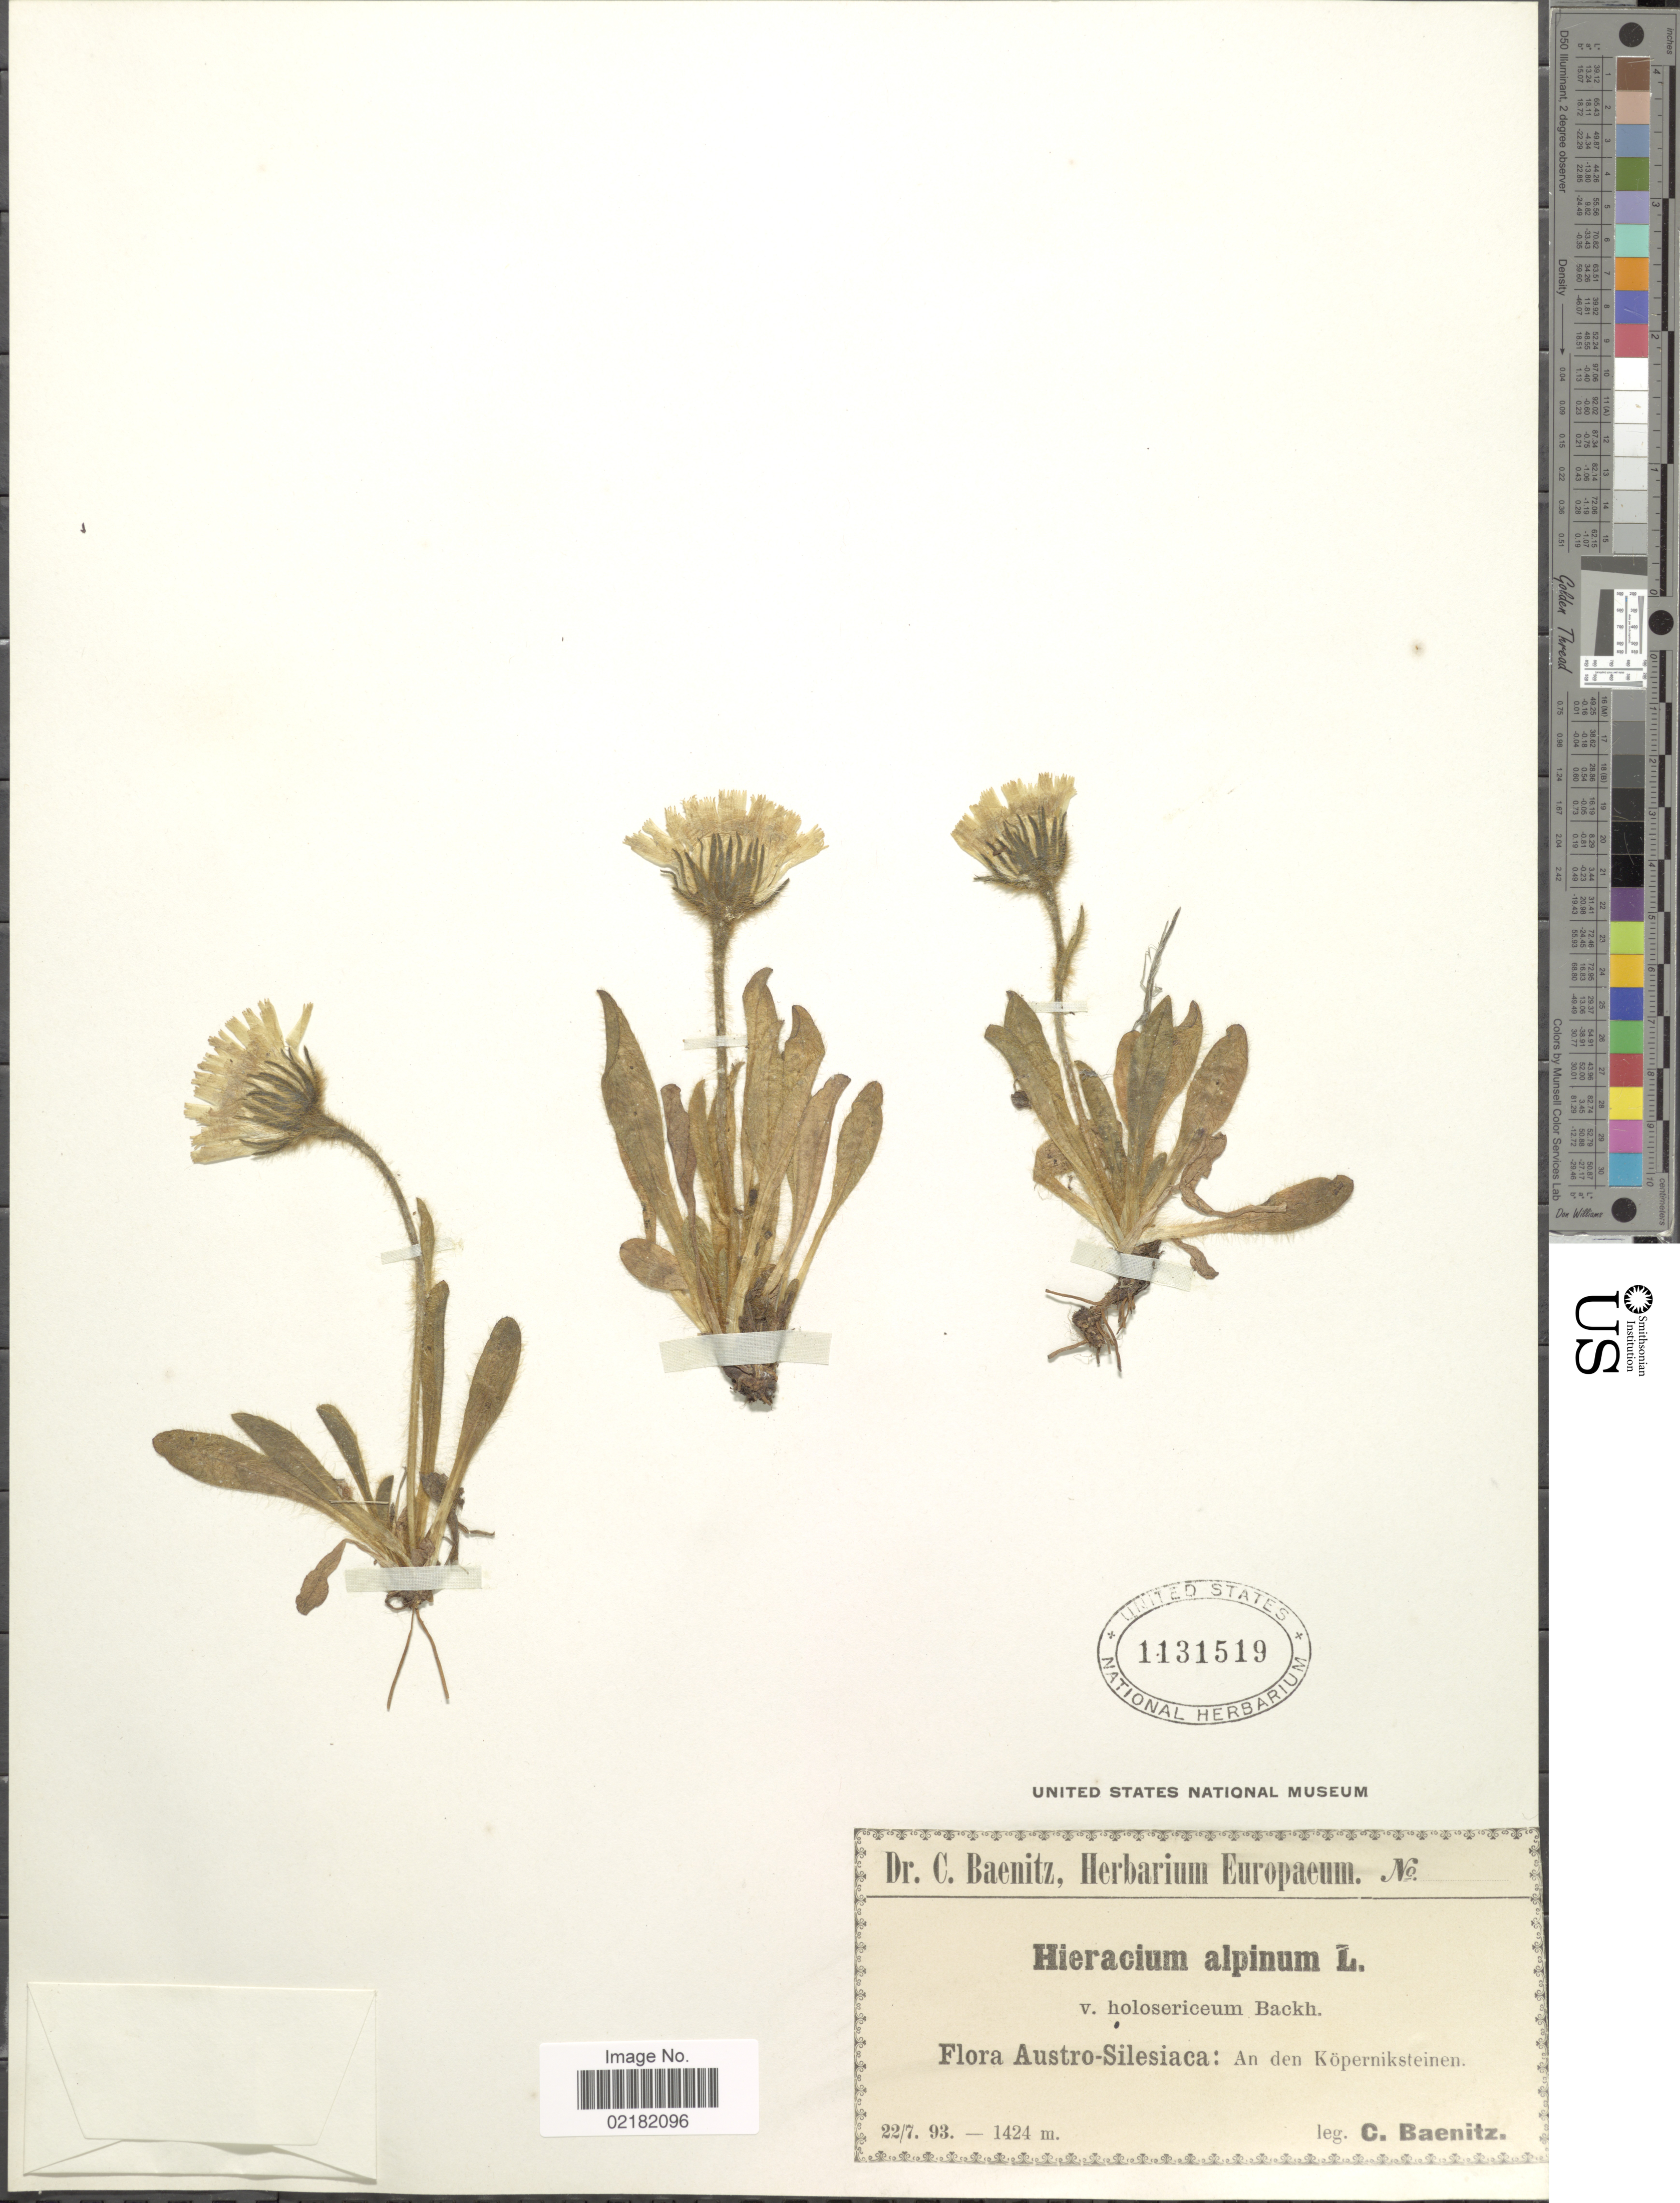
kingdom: Plantae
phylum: Tracheophyta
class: Magnoliopsida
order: Asterales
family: Asteraceae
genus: Hieracium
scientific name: Hieracium alpinum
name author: L.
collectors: C. G. Baenitz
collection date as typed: Transcribed d/m/y: 22/7/93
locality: Austro-Silesiaca: An den Koperniksteinen.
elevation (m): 1424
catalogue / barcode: US 1131519